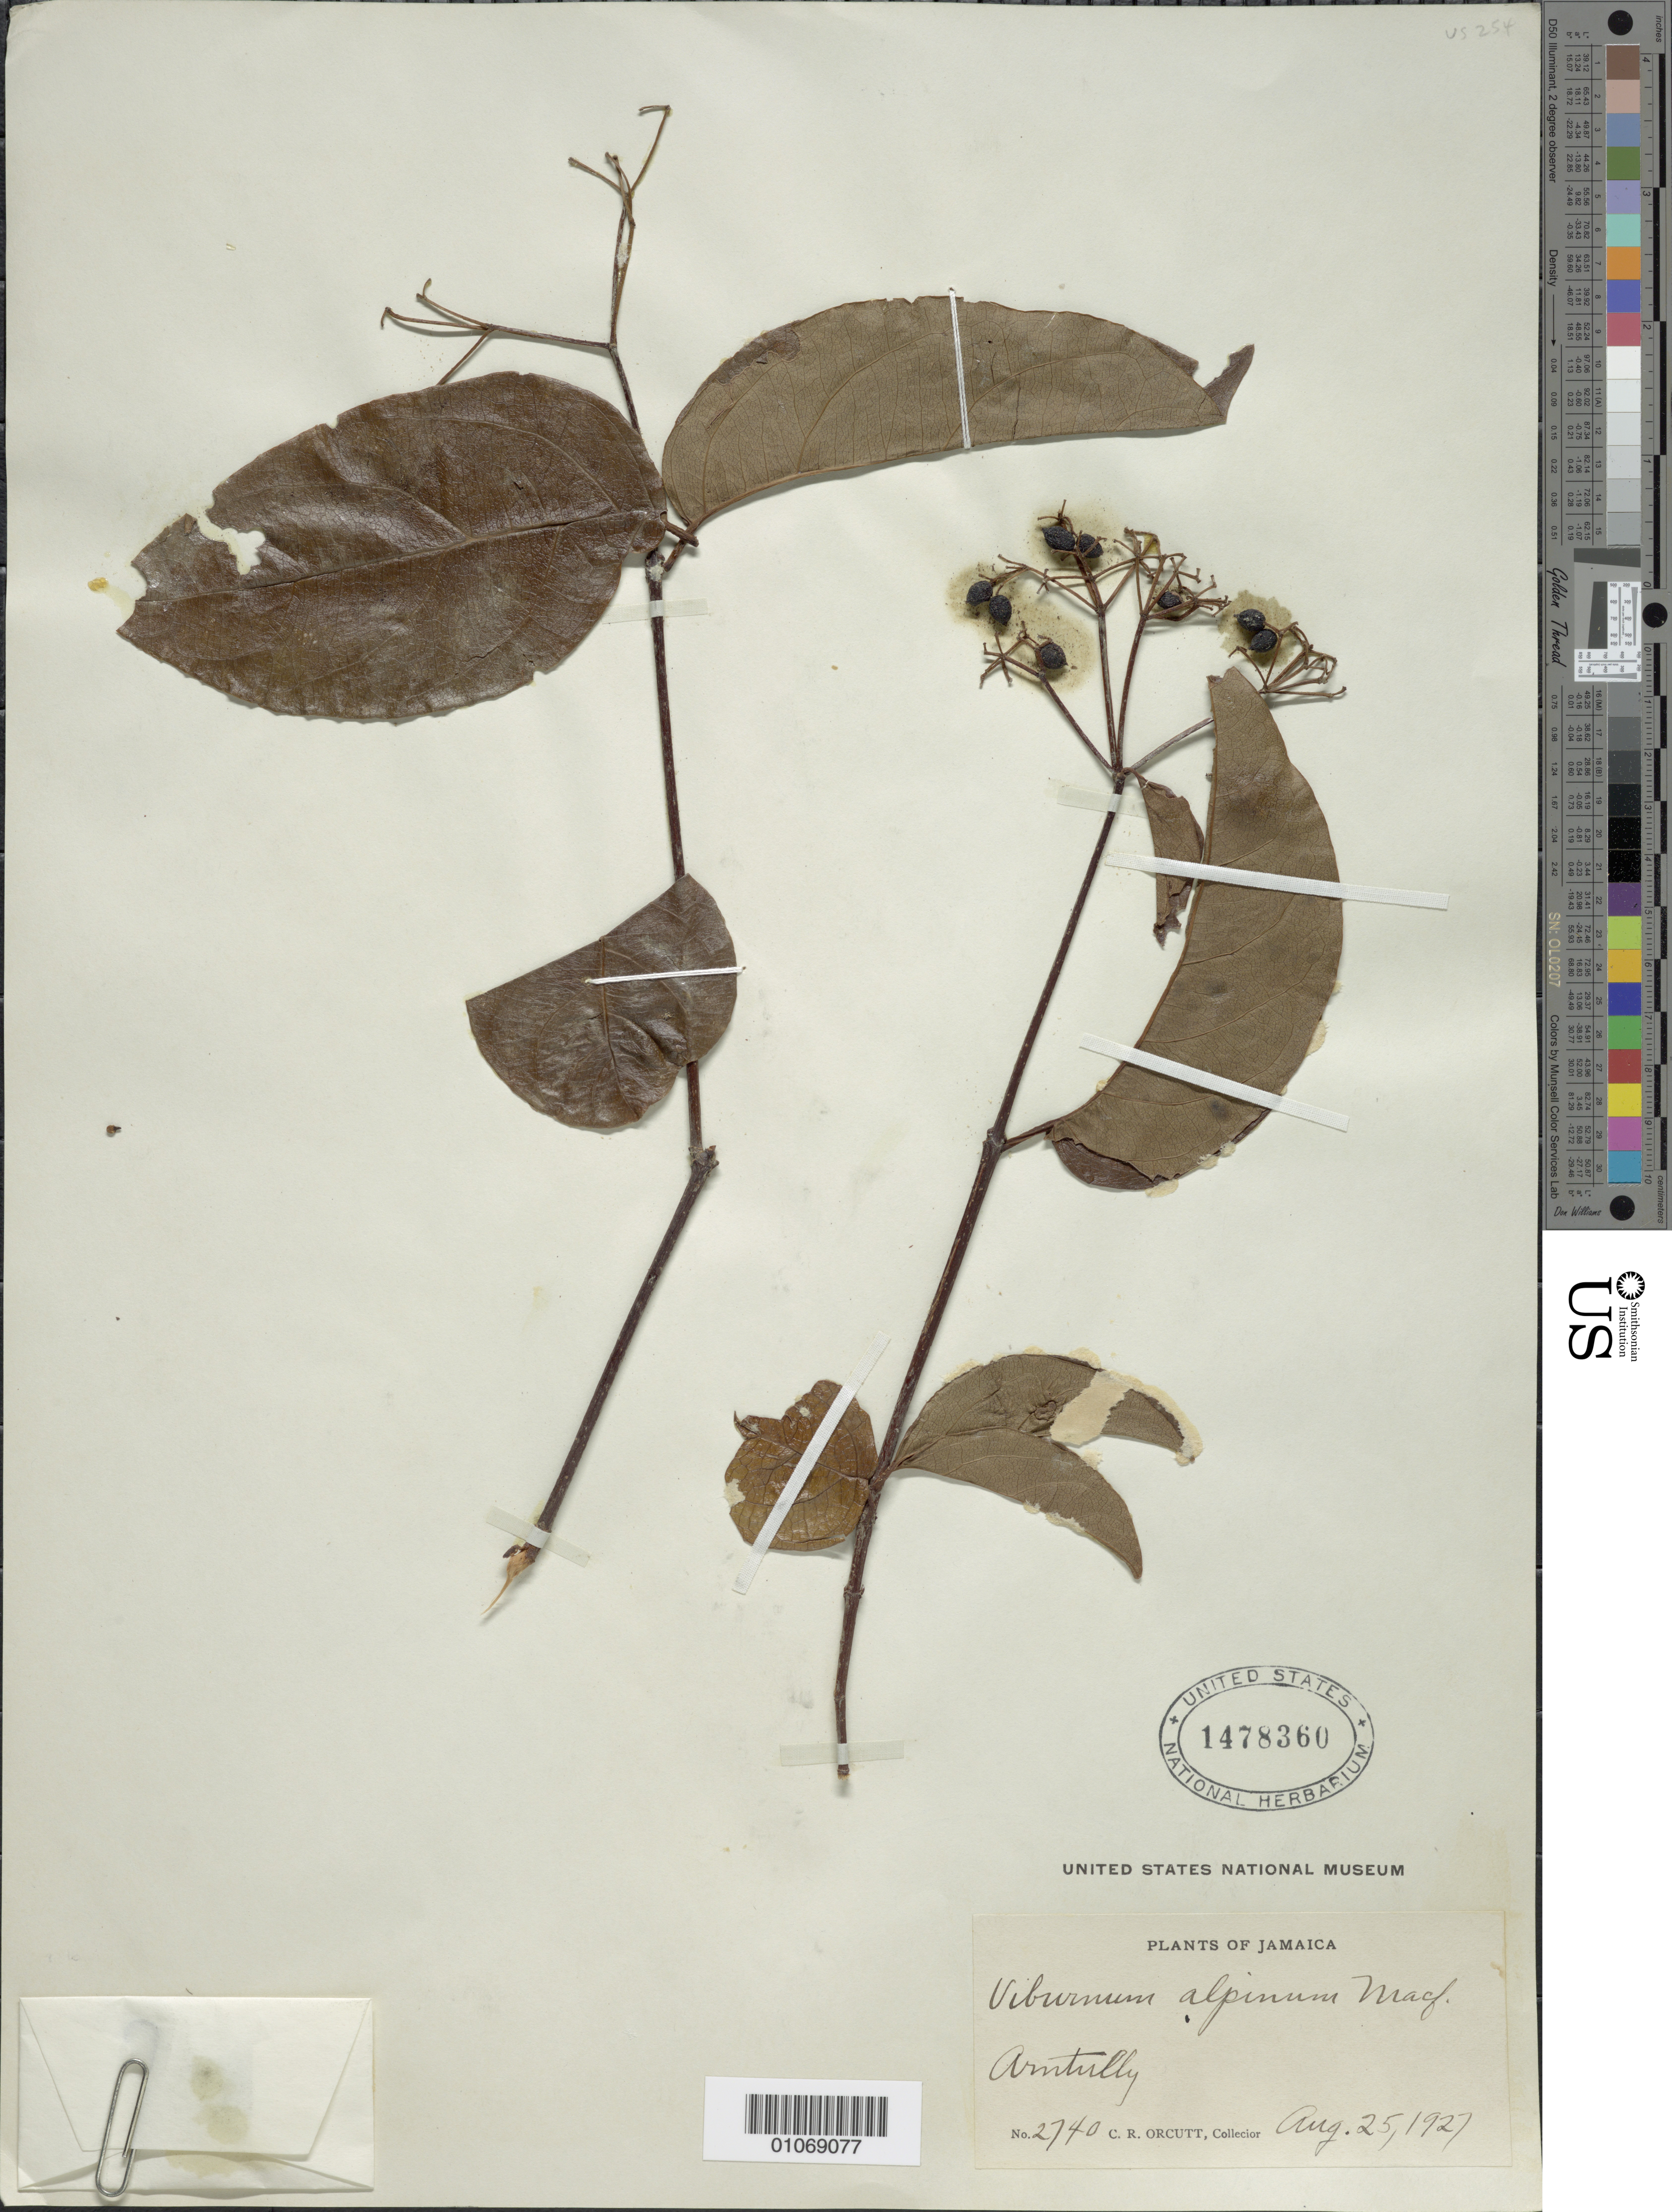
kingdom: Plantae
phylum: Tracheophyta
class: Magnoliopsida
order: Dipsacales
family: Viburnaceae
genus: Viburnum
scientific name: Viburnum alpinum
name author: Macfad. ex Britton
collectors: C. R. Orcutt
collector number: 2740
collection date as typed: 25 Aug 1927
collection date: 1927-08-25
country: Jamaica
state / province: Saint Thomas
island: Jamaica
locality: Arntully.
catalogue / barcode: US 1478360